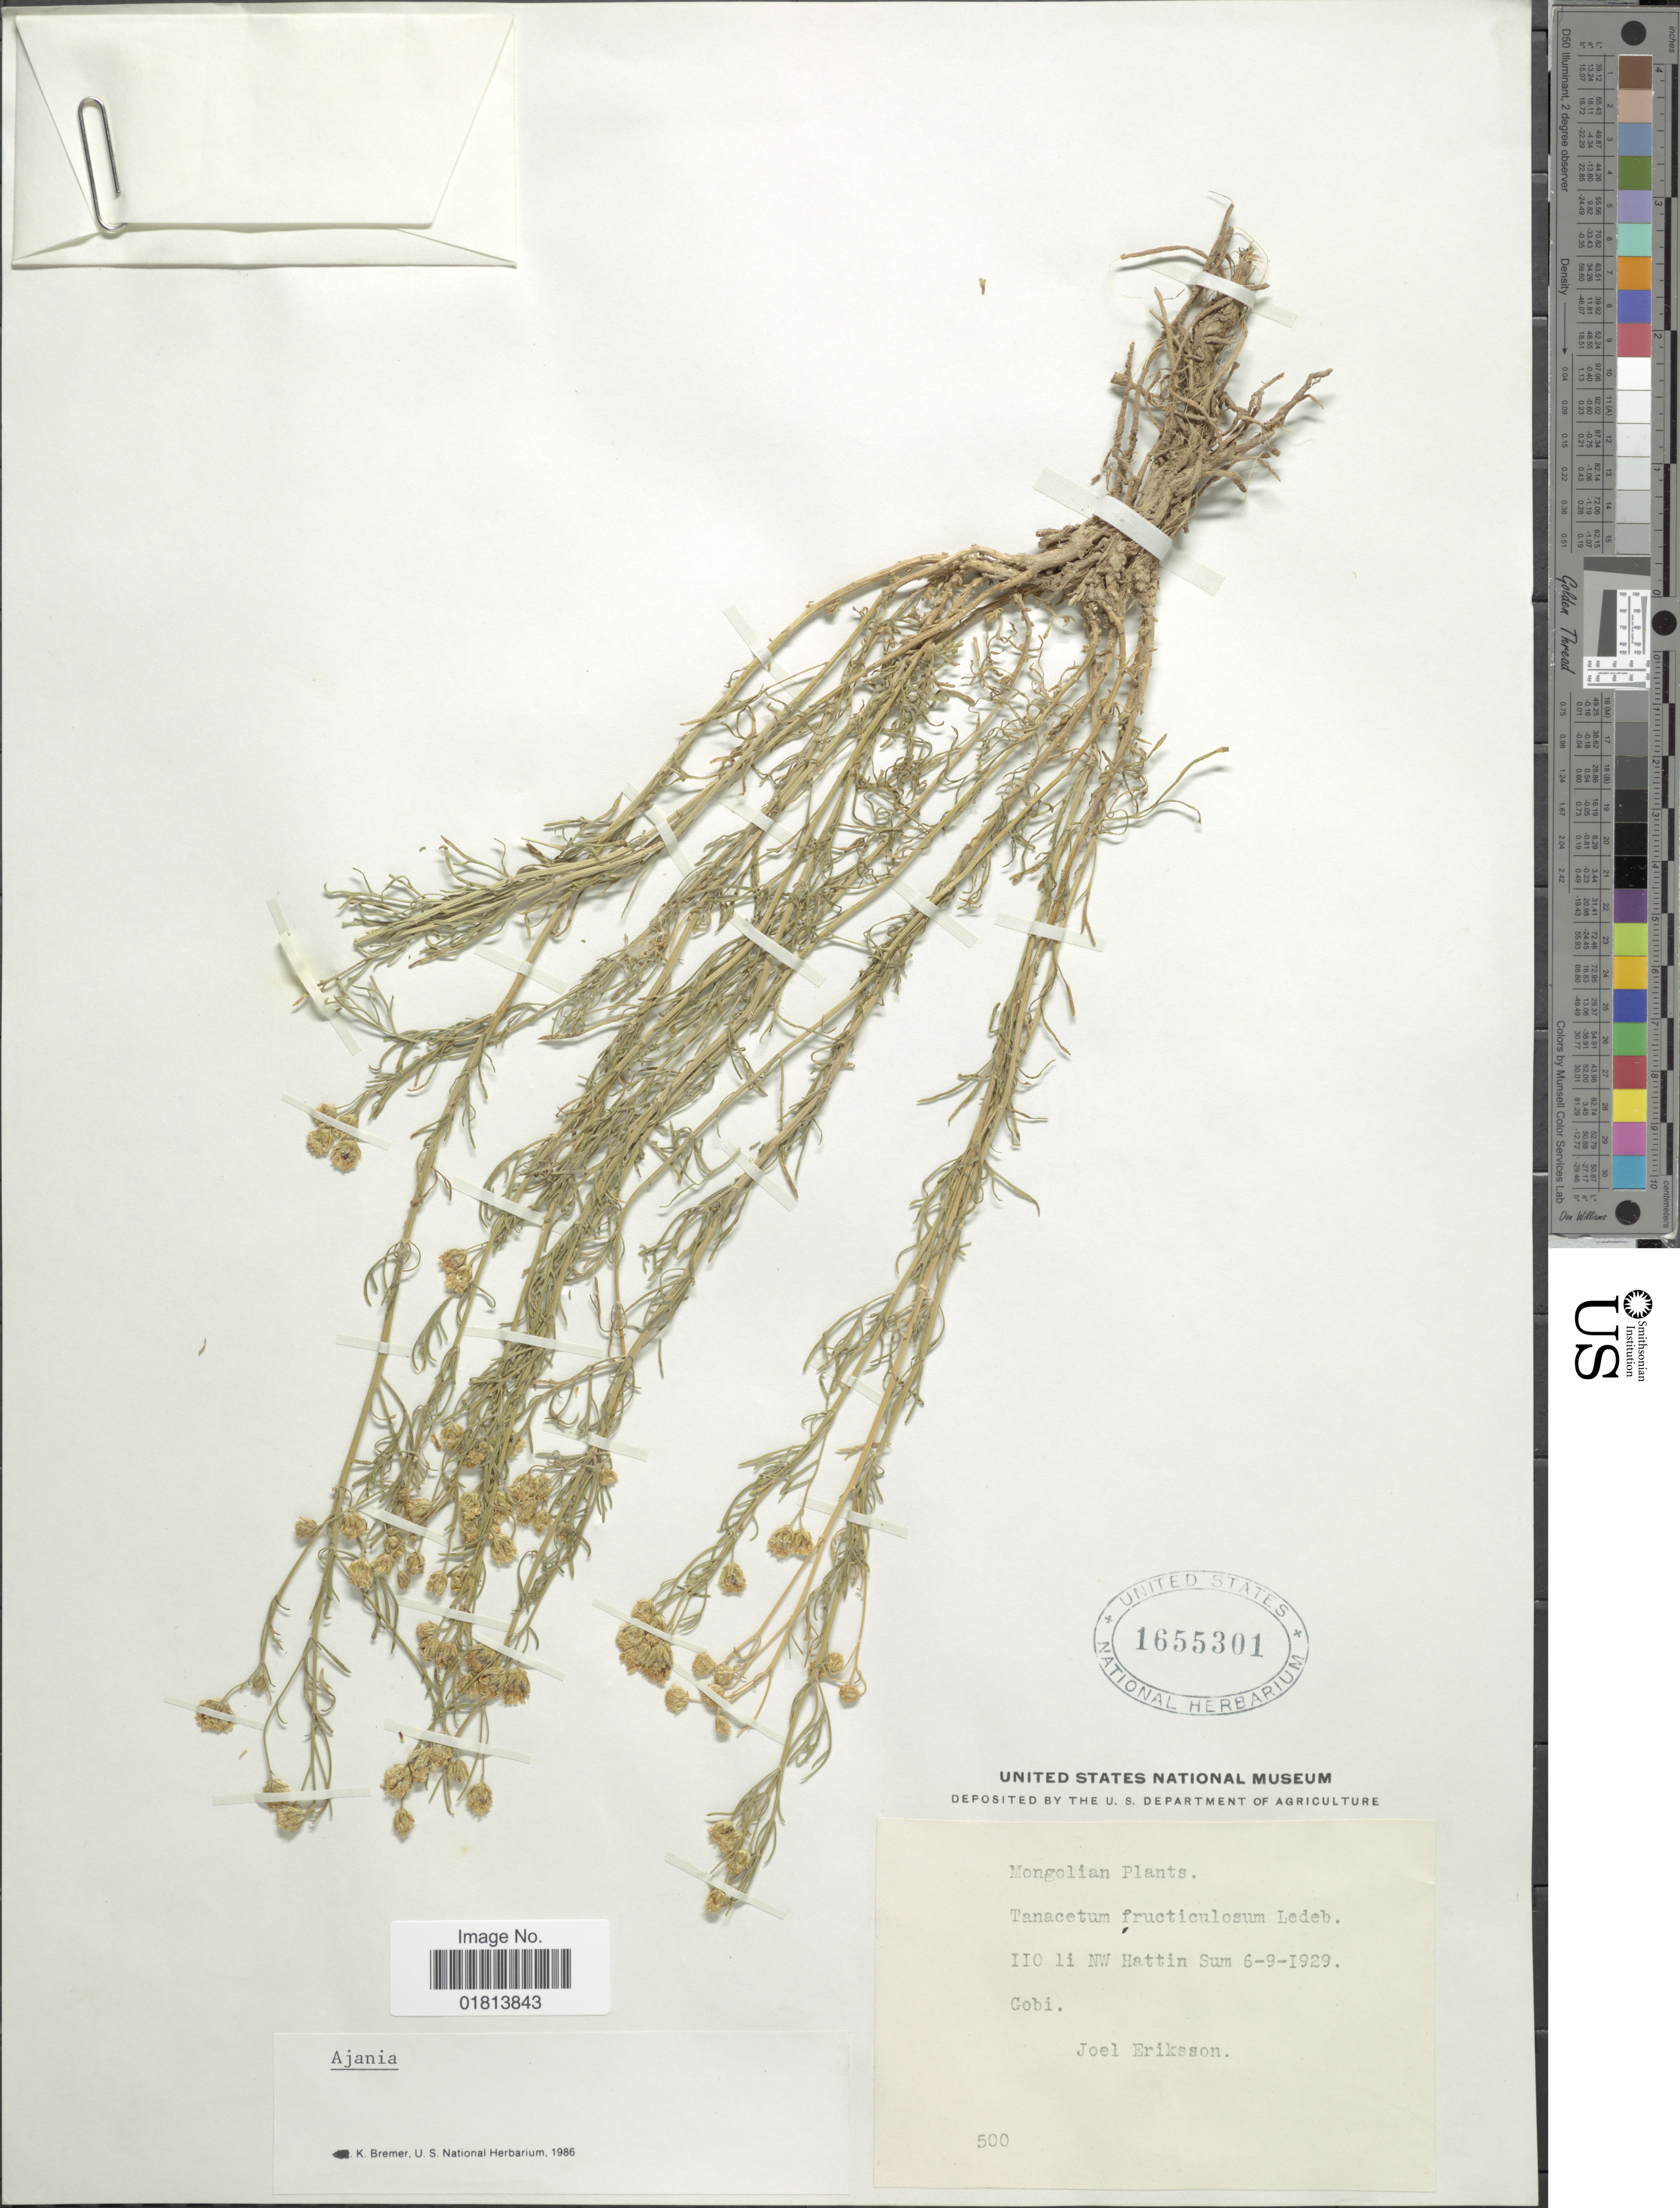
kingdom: Plantae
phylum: Tracheophyta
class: Magnoliopsida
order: Asterales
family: Asteraceae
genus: Ajania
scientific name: Ajania fruticulosa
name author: (Ledeb.) Poljakov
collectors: J. Erikson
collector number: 500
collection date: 1929-09-06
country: Mongolia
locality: Mongolian, 110 li NW Hattin Sum, Gobi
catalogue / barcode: US 1655301